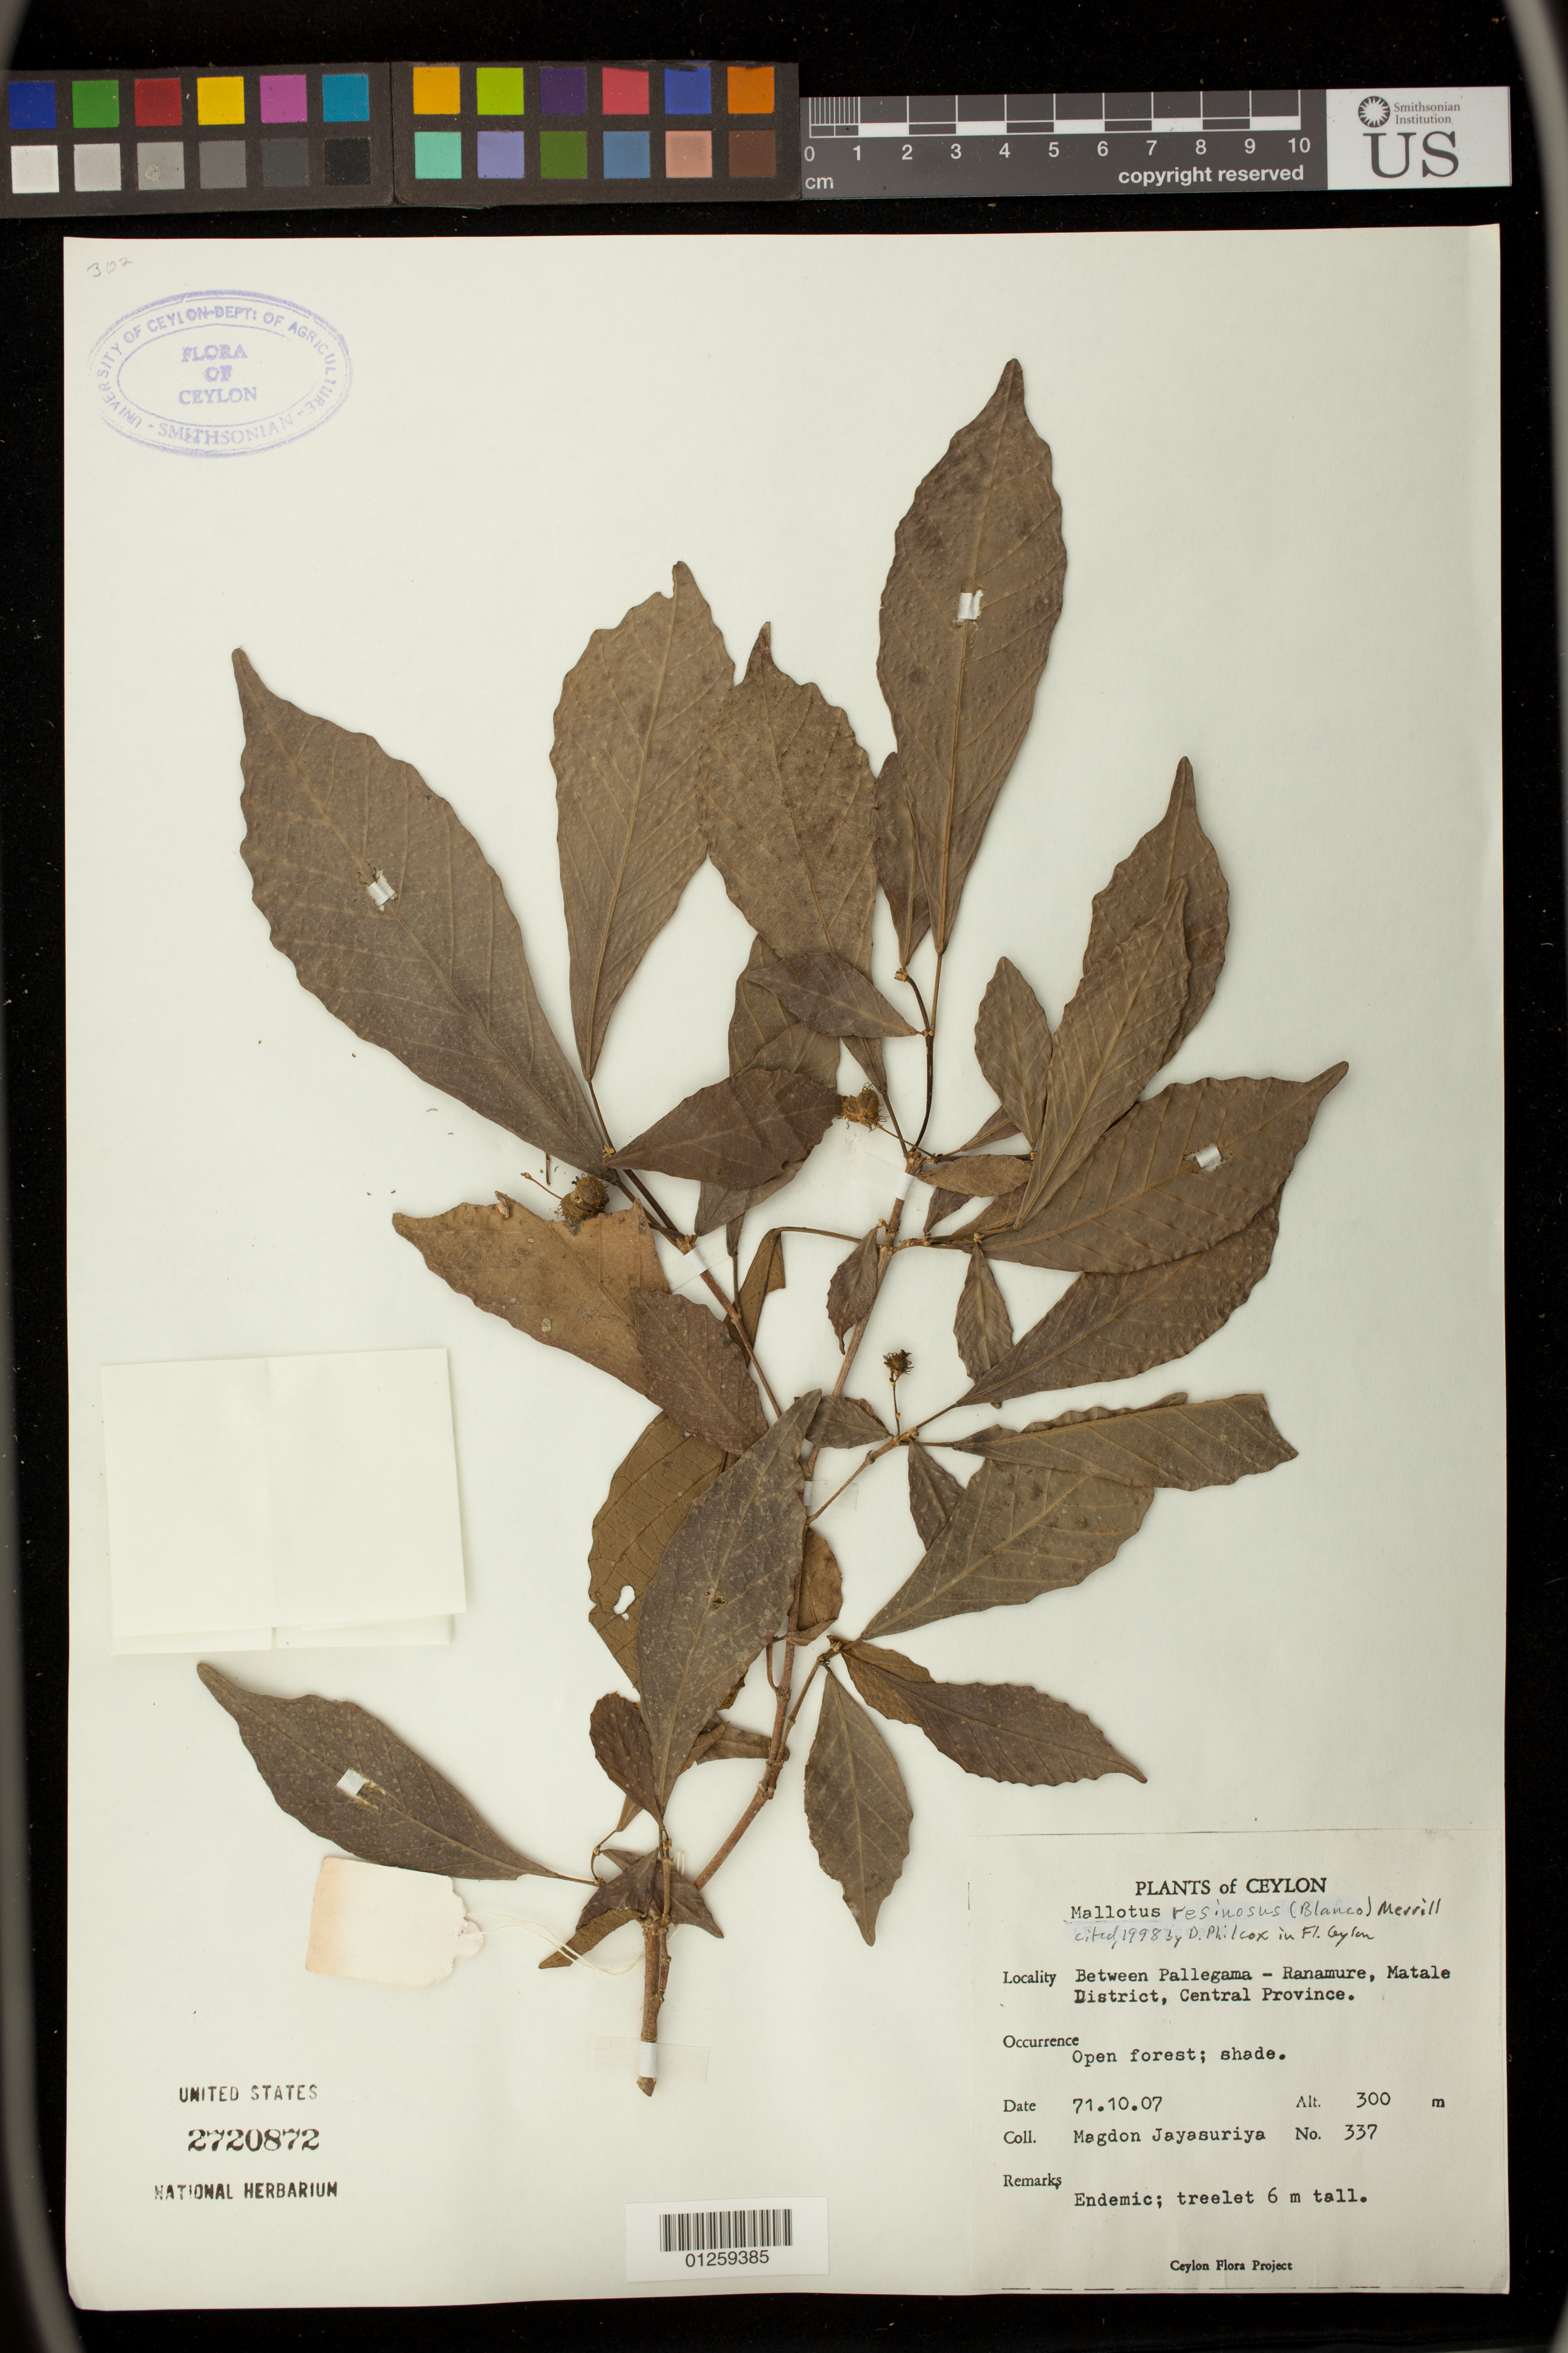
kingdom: Plantae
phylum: Tracheophyta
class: Magnoliopsida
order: Malpighiales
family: Euphorbiaceae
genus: Mallotus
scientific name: Mallotus resinosus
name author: (Blanco) Merr.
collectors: M. Jayasuriya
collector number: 337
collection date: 1971-10-07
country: Sri Lanka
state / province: Central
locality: Between Pallegama - Ranamure, Matale District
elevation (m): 300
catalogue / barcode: US 2720872